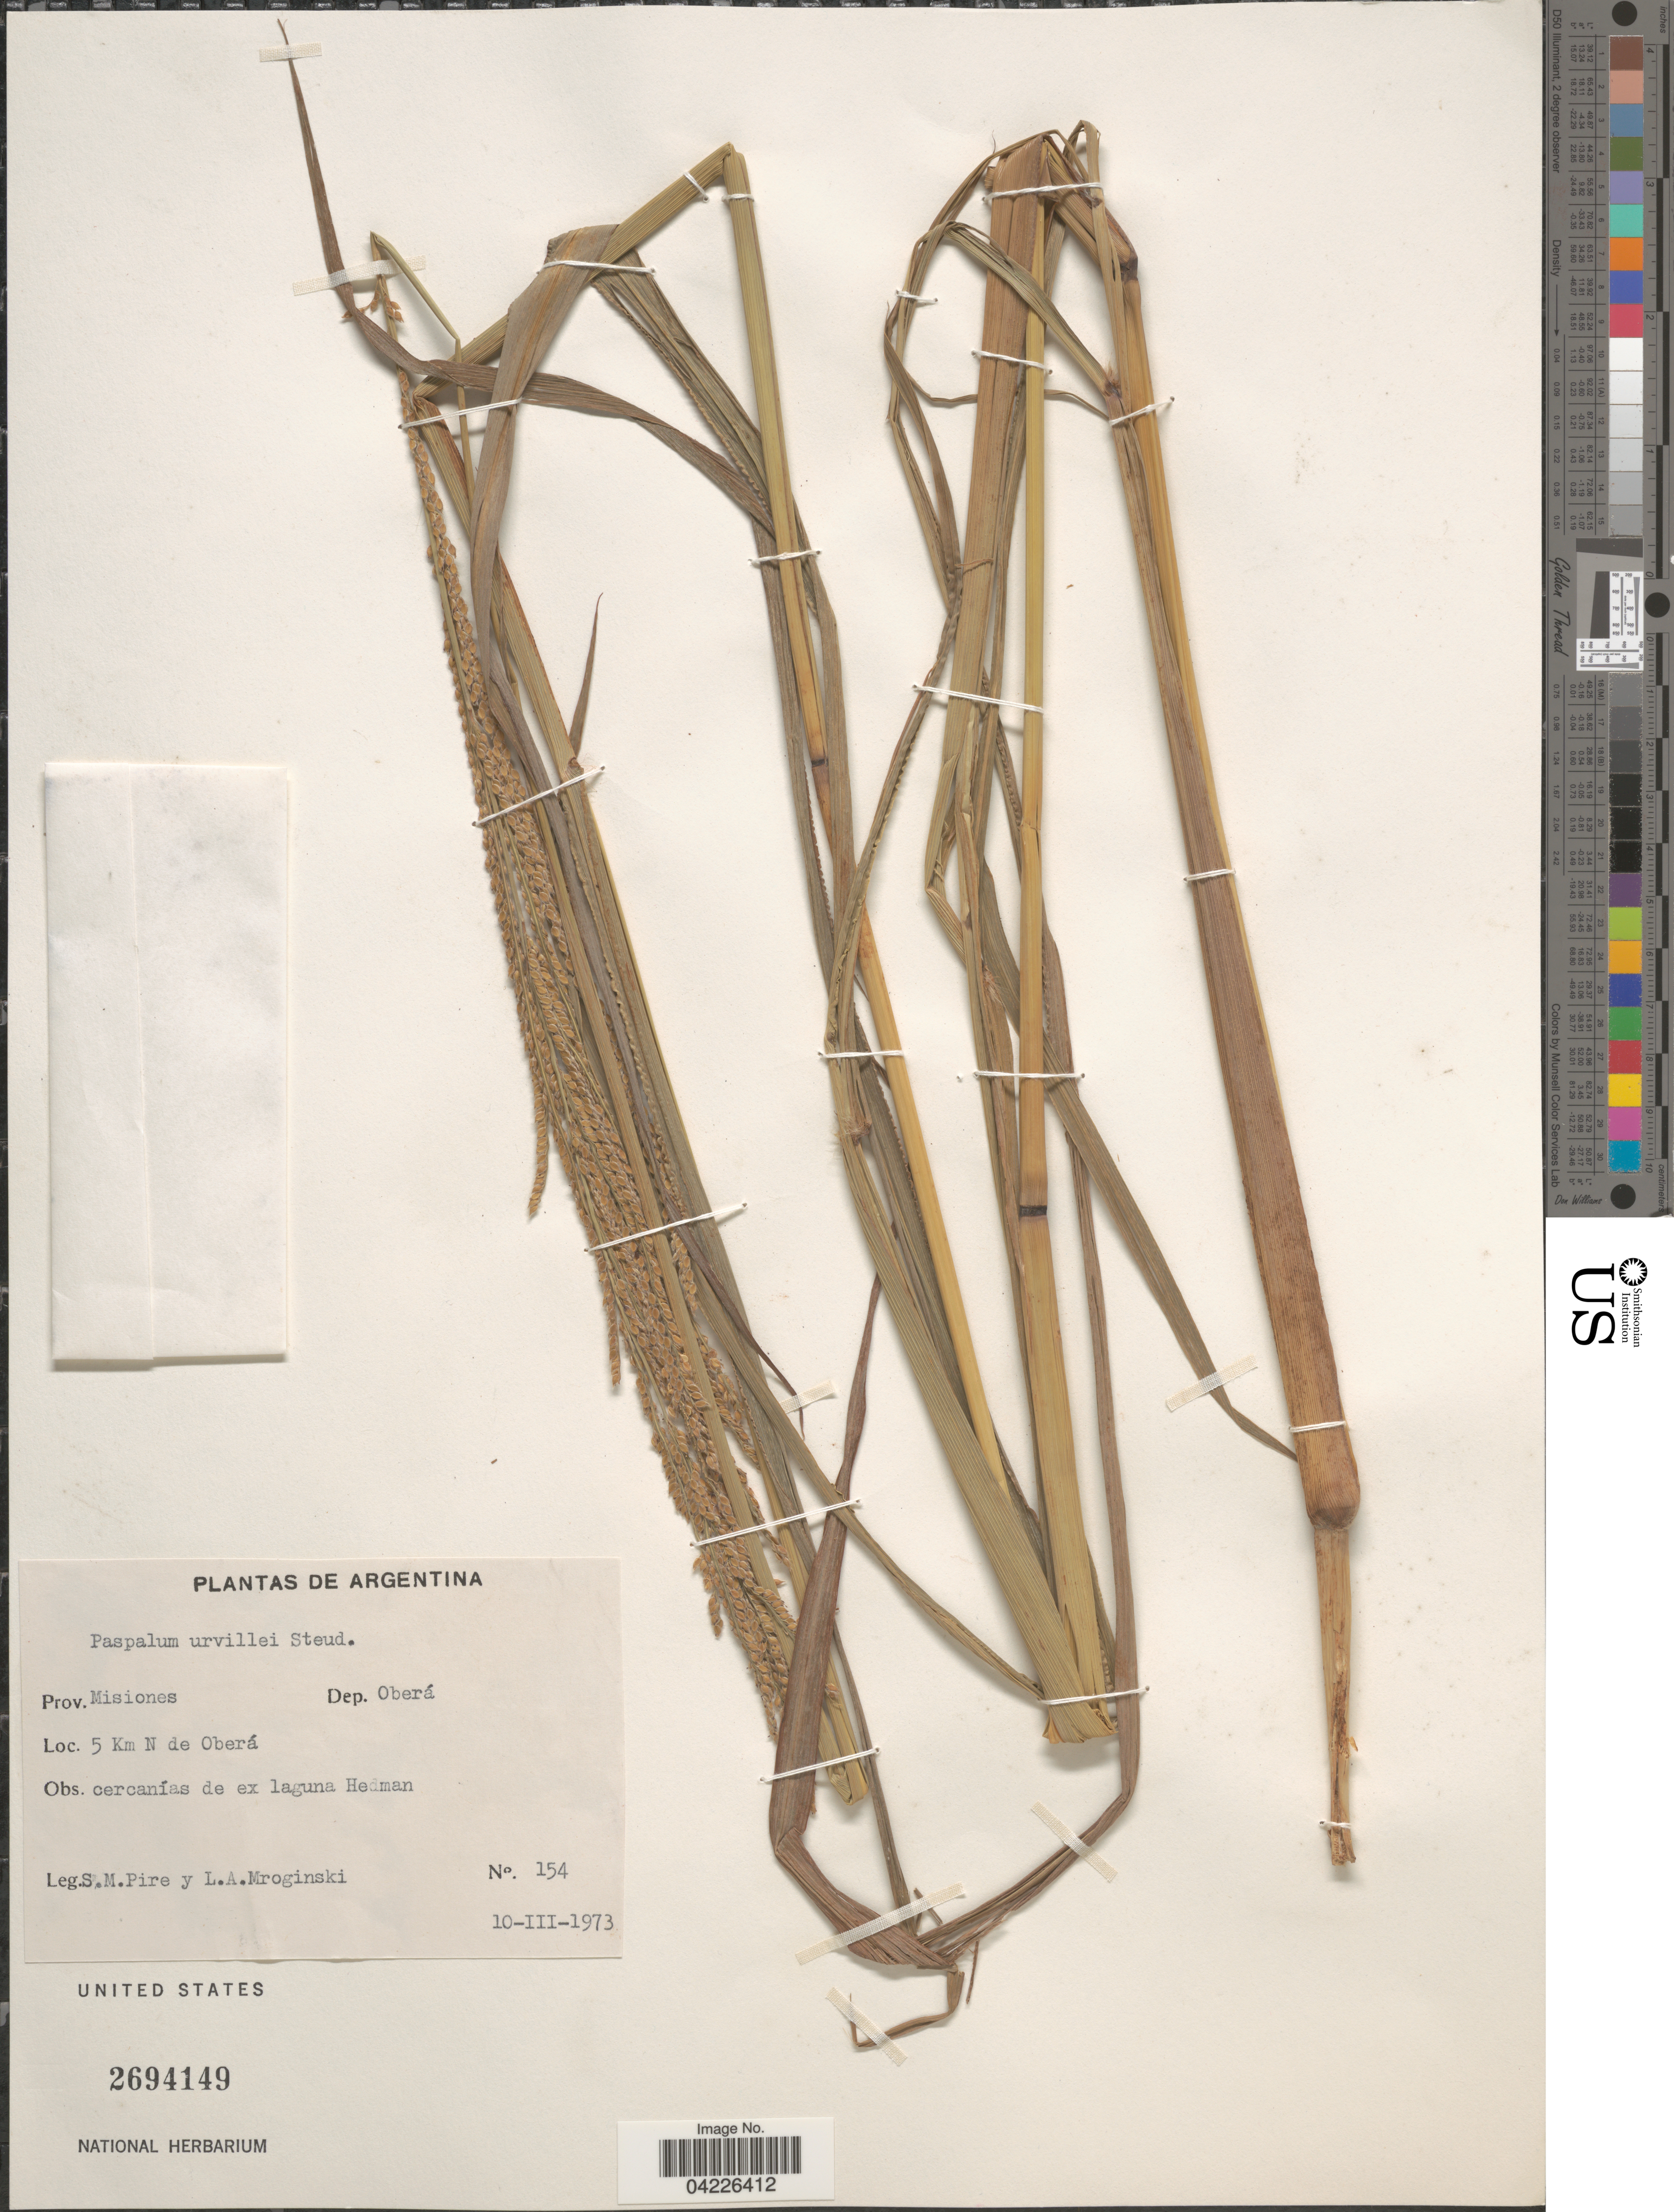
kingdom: Plantae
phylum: Tracheophyta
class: Liliopsida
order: Poales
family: Poaceae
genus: Paspalum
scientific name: Paspalum urvillei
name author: Steud.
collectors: S. Pire & L. Mroginski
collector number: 154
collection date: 1973-03-10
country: Argentina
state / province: Misiones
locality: Dep. Oberá. 5 Km N de Oberá. Cercanías de ex laguna Hedman.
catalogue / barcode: US 2694149